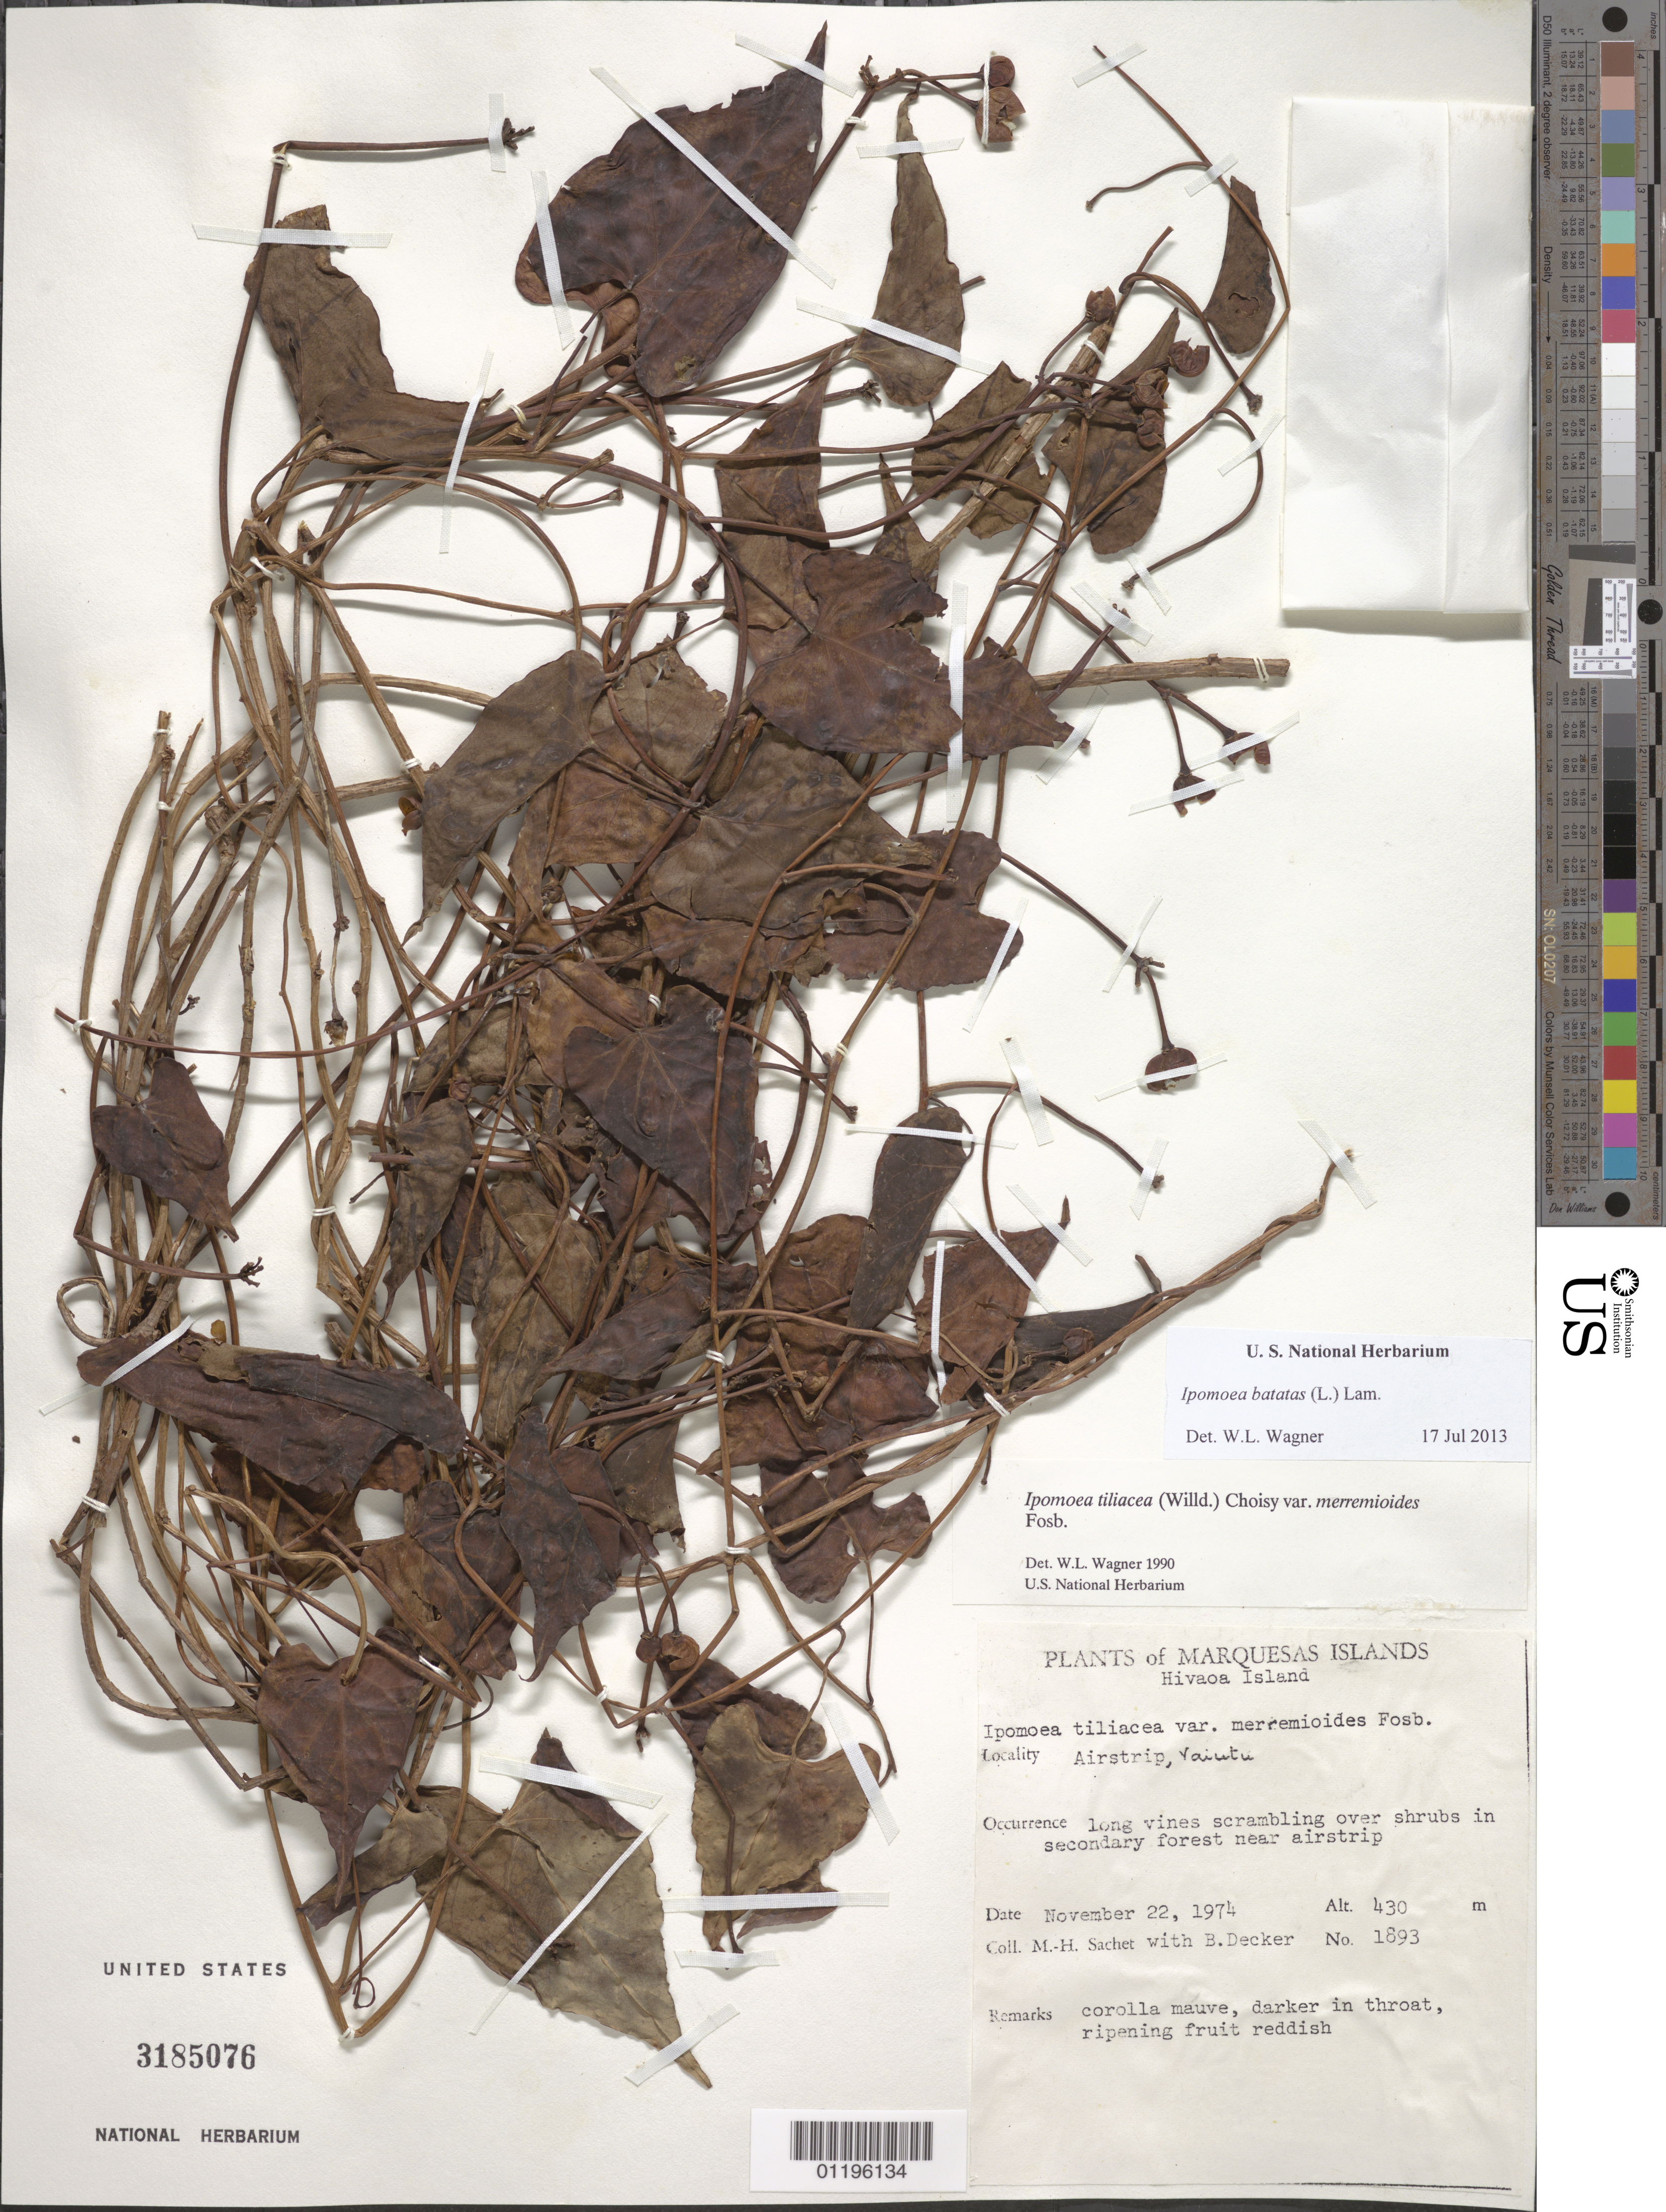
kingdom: Plantae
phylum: Tracheophyta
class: Magnoliopsida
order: Solanales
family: Convolvulaceae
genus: Ipomoea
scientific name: Ipomoea batatas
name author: (L.) Lam.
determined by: Wagner, W. L., (BOT), Smithsonian Institution - National Museum of Natural History (UNITED STATES)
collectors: M.-H. Sachet & B. G. Decker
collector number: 1893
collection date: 1974-11-22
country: French Polynesia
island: Hiva Oa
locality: Vaiutu, airstrip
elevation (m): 430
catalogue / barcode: US 3185076